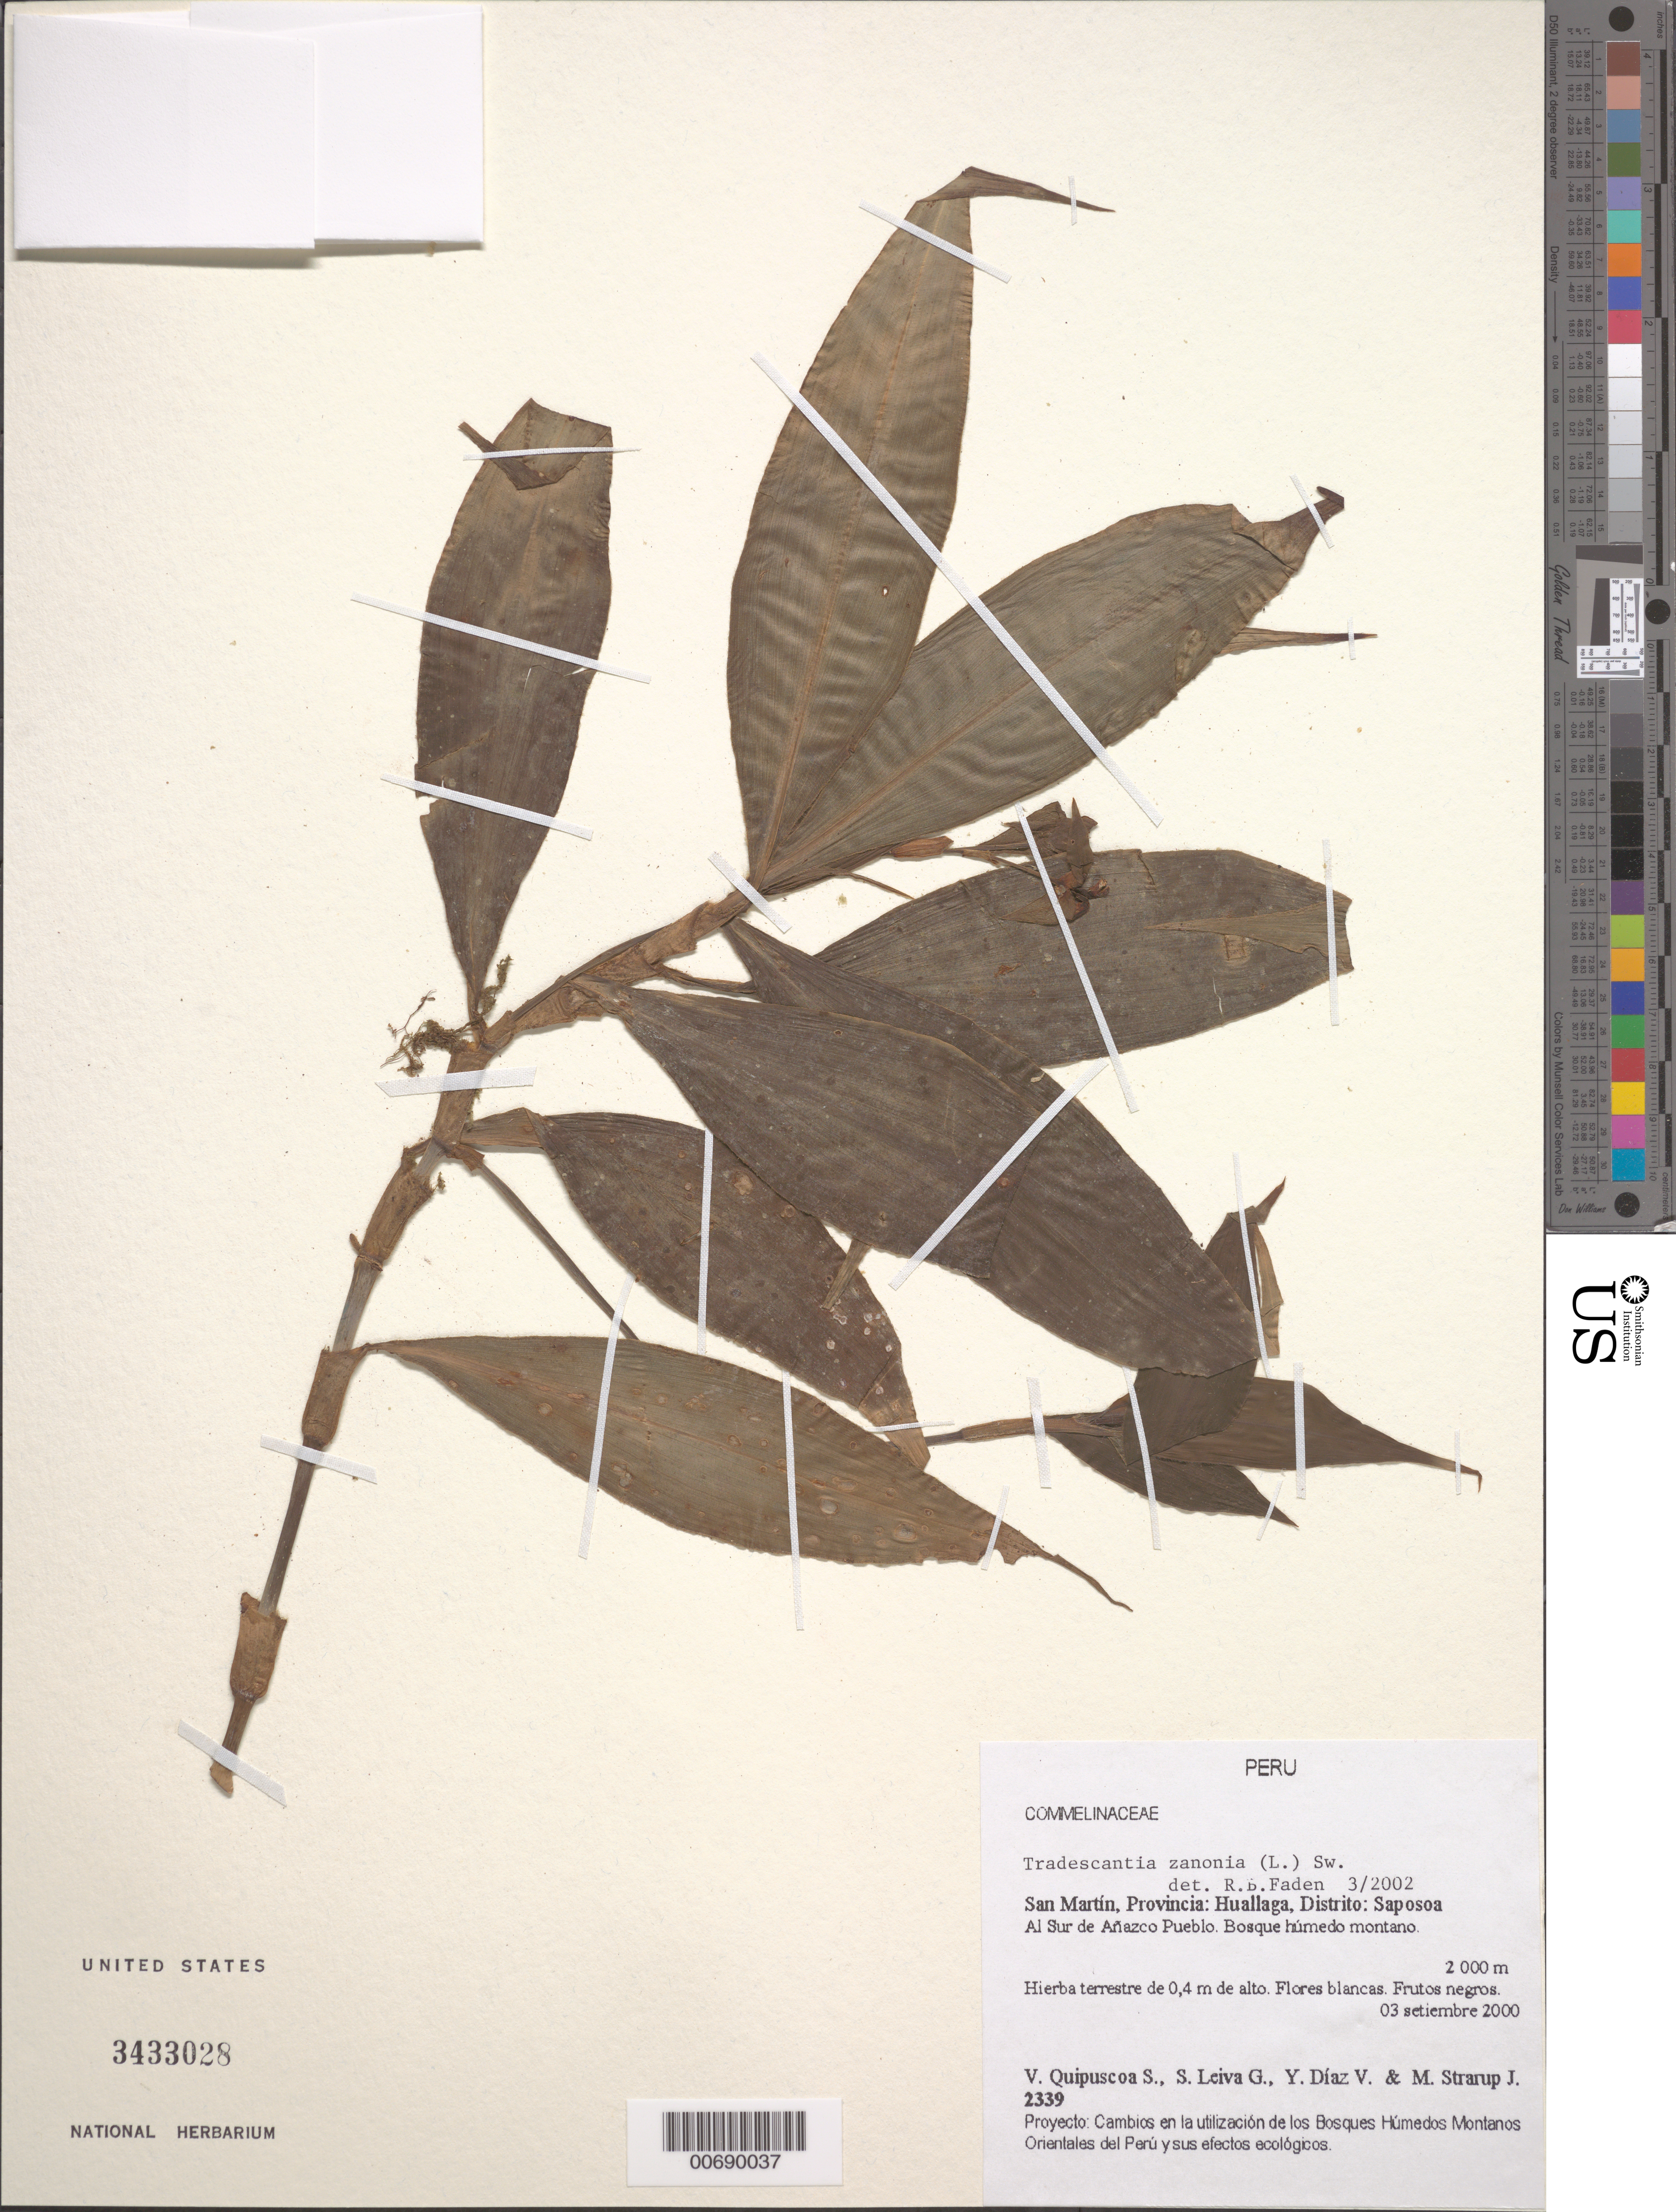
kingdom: Plantae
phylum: Tracheophyta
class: Liliopsida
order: Commelinales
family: Commelinaceae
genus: Tradescantia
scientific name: Tradescantia zanonia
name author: (L.) Sw.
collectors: V. Quipuscoa S., S. Leiva G., Y. Diaz V. & M. Strarup J.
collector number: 2339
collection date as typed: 03 Sep 2000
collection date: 2000-09-03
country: Peru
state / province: San Martín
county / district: Huallaga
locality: Saposoa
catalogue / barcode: US 3433028